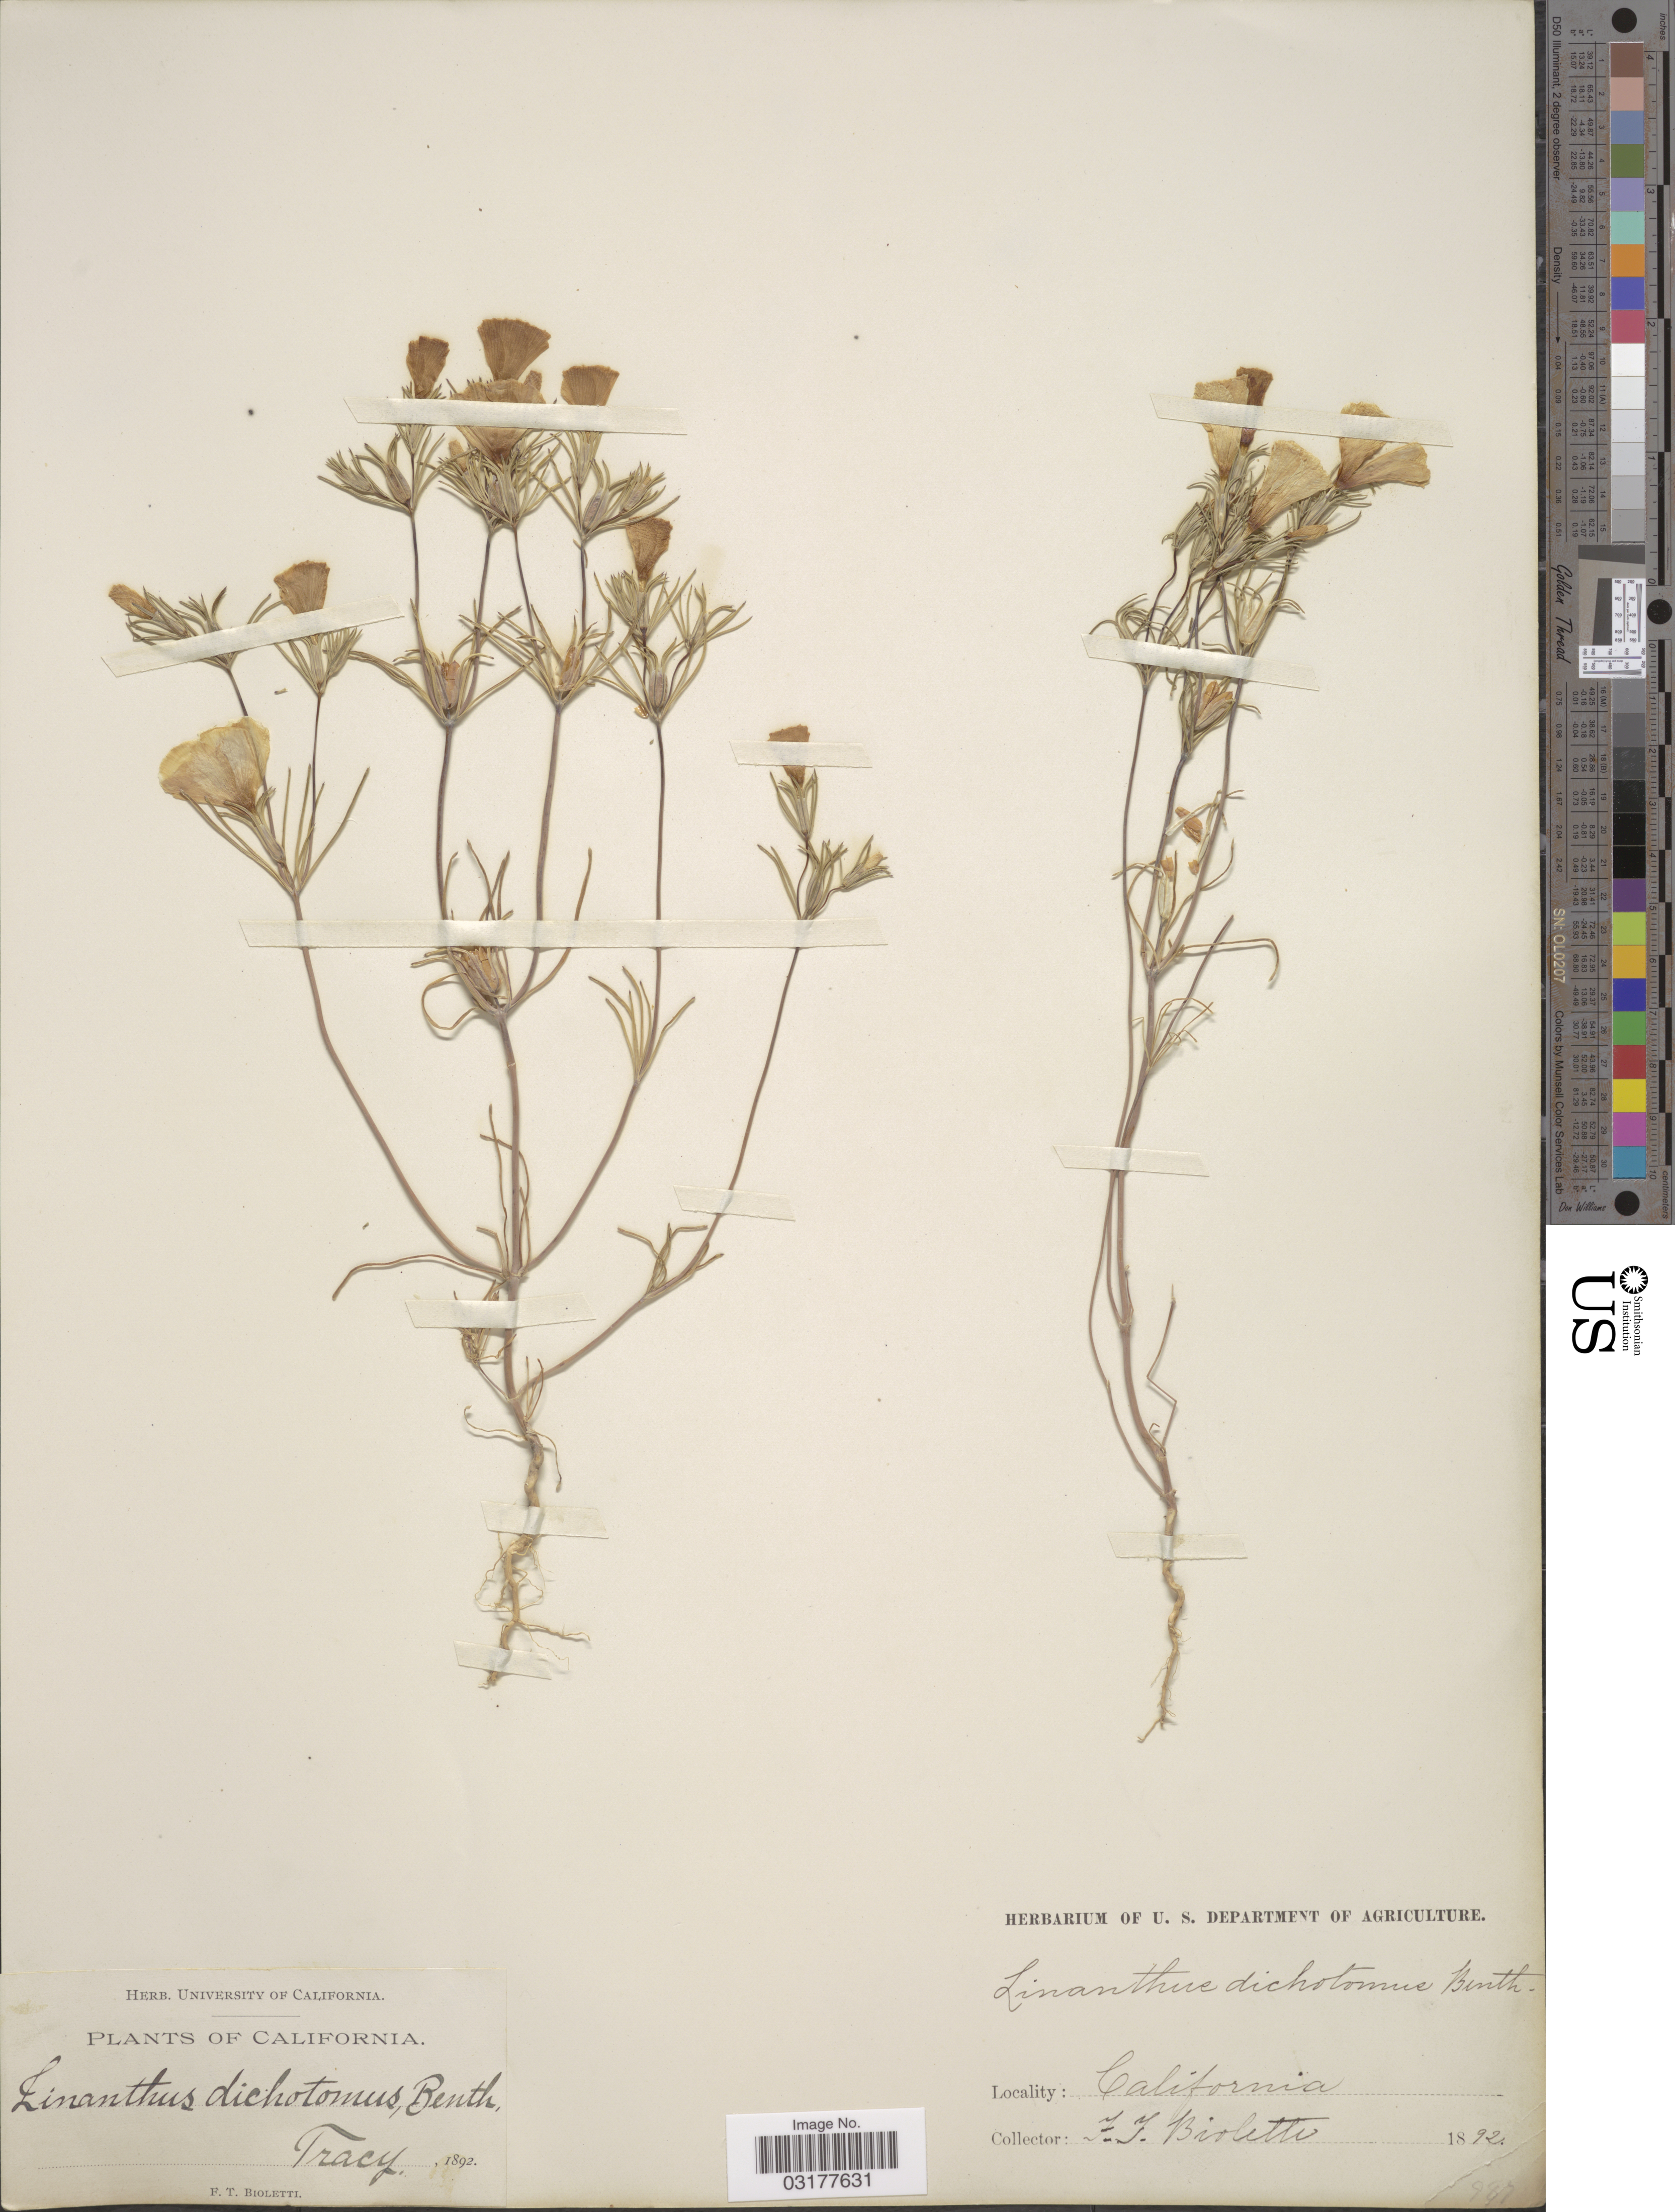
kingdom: Plantae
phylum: Tracheophyta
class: Magnoliopsida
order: Ericales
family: Polemoniaceae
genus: Linanthus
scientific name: Linanthus dichotomus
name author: Benth.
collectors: F. T. Bioletti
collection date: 1892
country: United States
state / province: California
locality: Tracy.